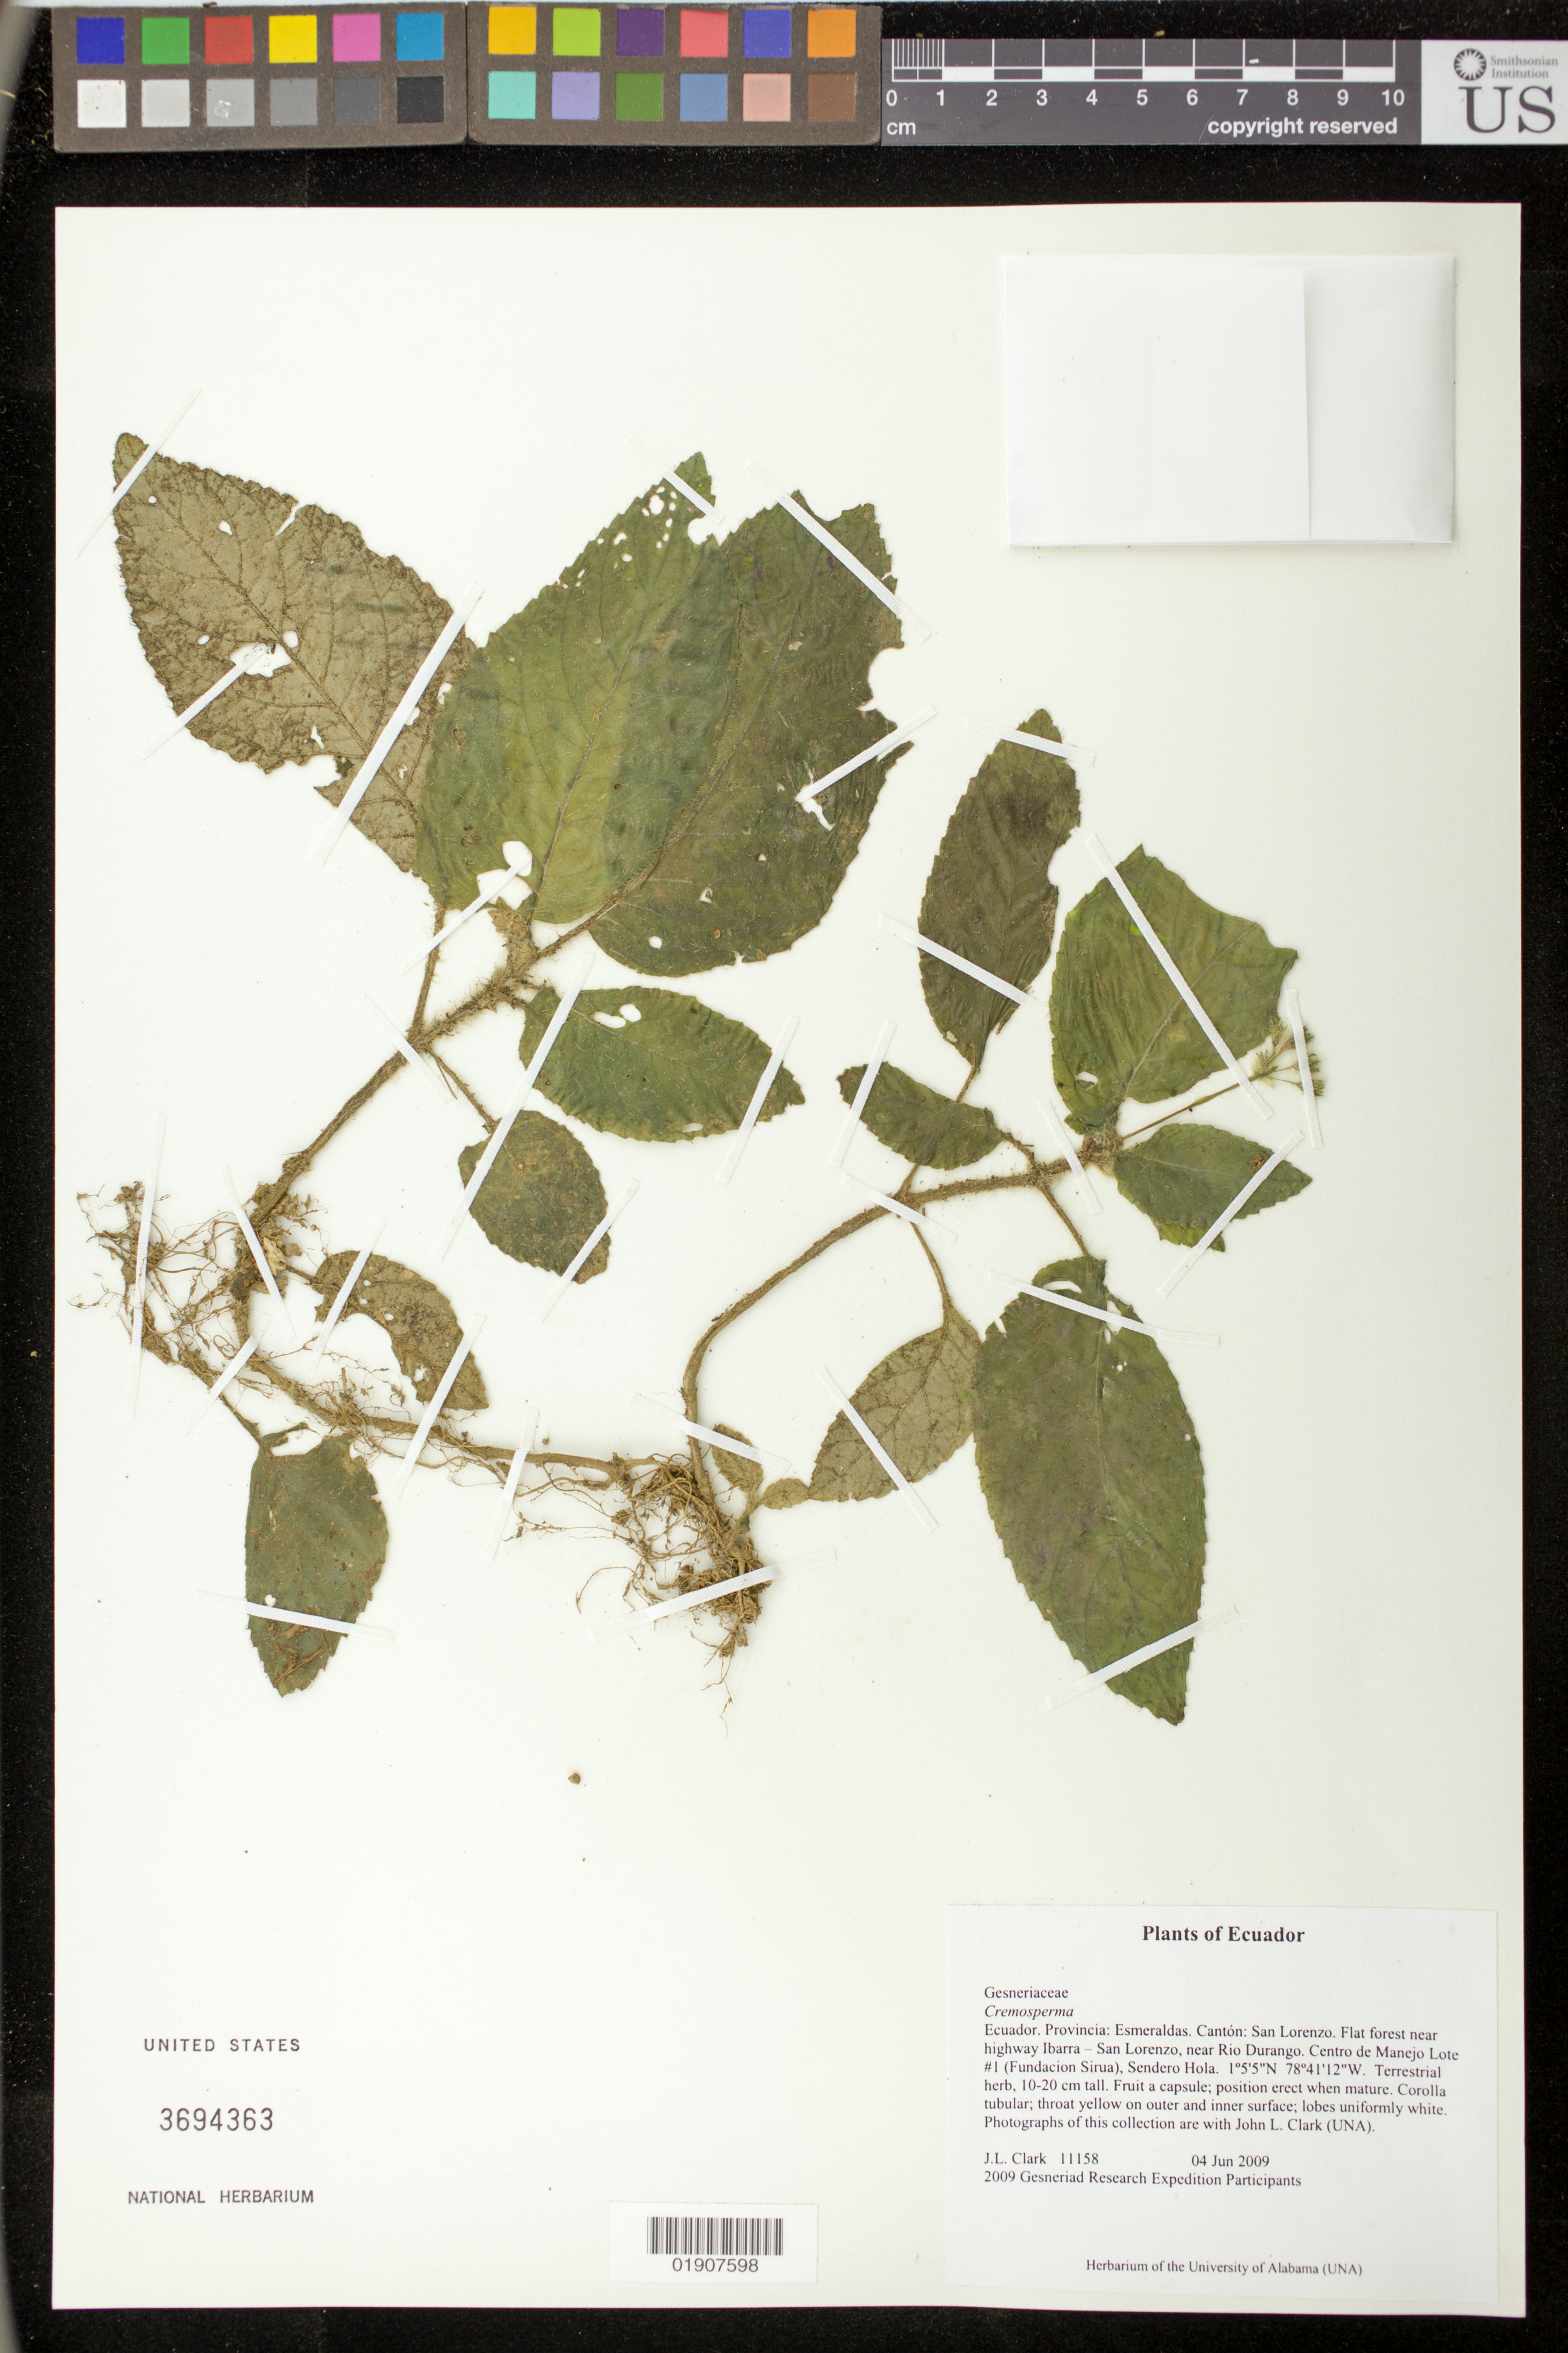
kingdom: Plantae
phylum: Tracheophyta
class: Magnoliopsida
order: Lamiales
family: Gesneriaceae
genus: Cremosperma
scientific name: Cremosperma sp.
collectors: J. L. Clark & 2009 Gesneriad Research Expedition Participants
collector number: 11158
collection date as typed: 04 Jun 2009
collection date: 2009-06-04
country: Ecuador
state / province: Esmeraldas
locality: Provincia: Esmeraldas. Cantón: San Lorenzo. Flat forest near highway Ibarra - San Lorenzo, near Rio Durango. Centro de Manejo Lote #1 (Fundacion Sirua), Sendero Hola.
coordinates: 1 05 5 N, 78 41 12 W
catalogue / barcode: US 3694363